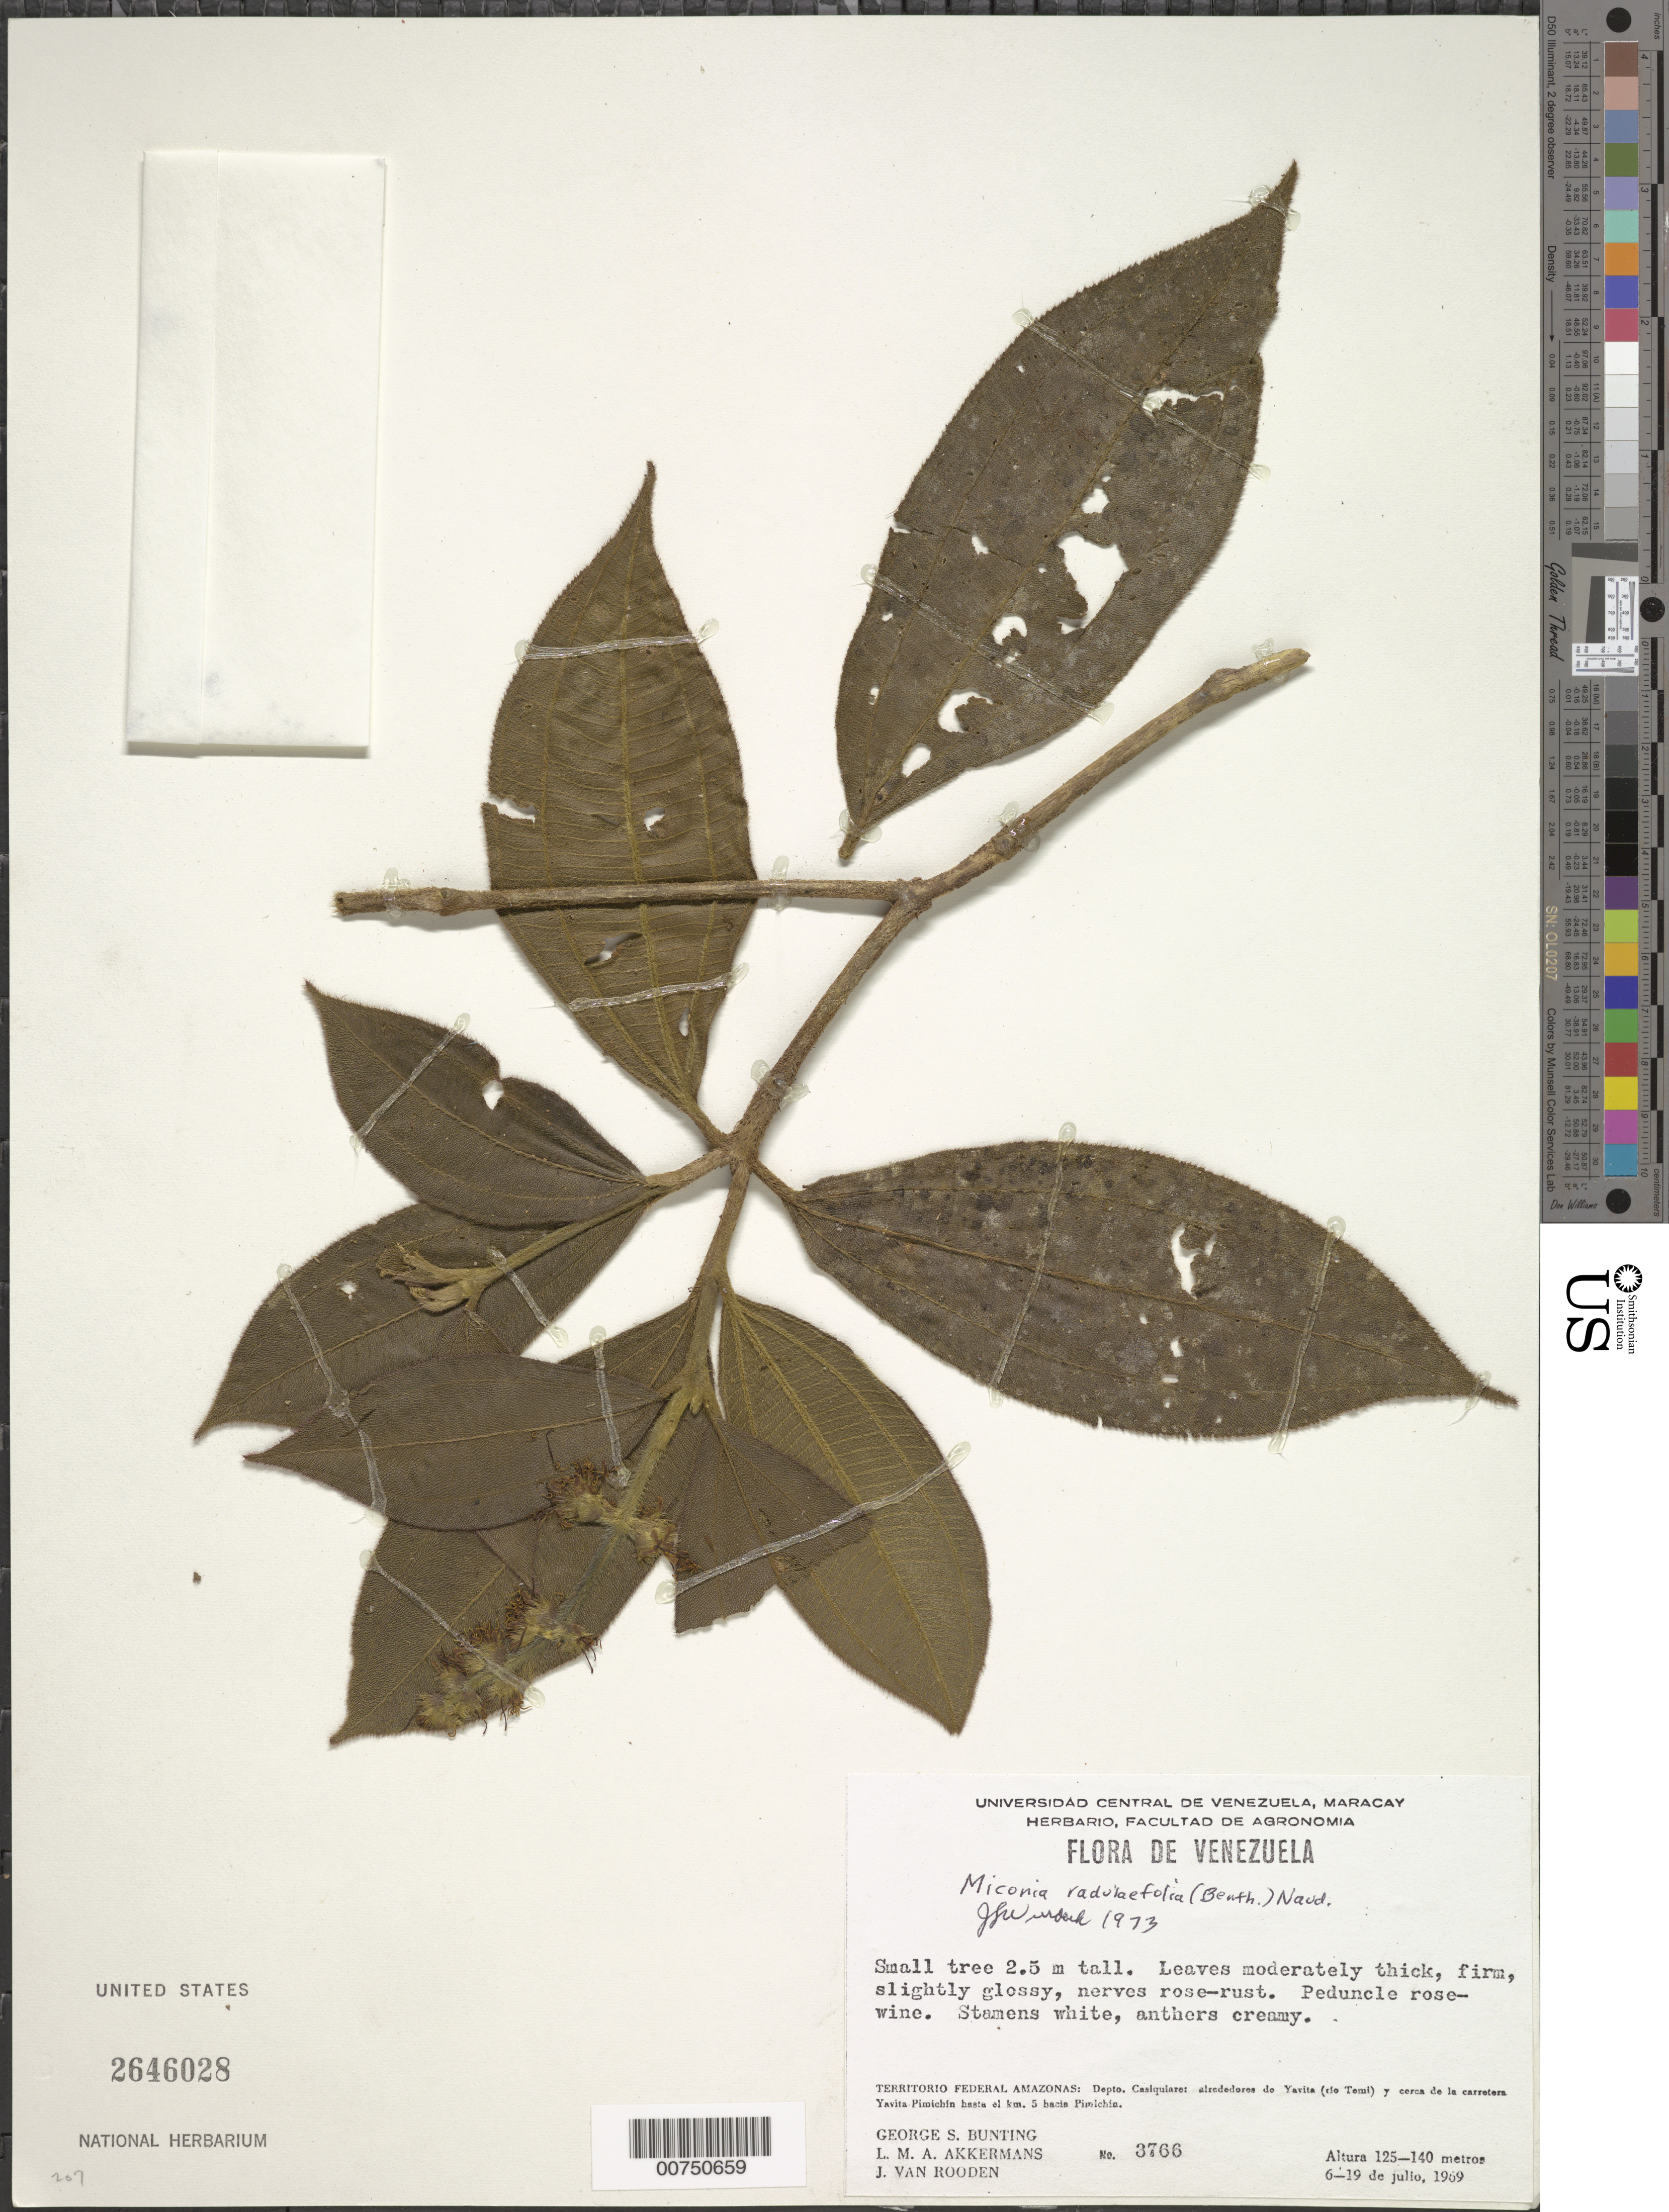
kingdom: Plantae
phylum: Tracheophyta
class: Magnoliopsida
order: Myrtales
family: Melastomataceae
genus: Miconia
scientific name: Miconia radulifolia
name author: (Benth.) Naudin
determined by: Wurdack, John J., (US), US (UNITED STATES)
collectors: G. S. Bunting, L. M. Akkermans & J. Van Rooden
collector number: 3766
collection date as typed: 6-Jul-69 to 19-Jul-69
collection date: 1969-07-06/1969-07-19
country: Venezuela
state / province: Amazonas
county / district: Maroa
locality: Yavita (Río Temi), y cerca de la carretera Yavita Pimichin hasta el km 5 hacia Pimichin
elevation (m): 125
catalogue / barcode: US 2646028